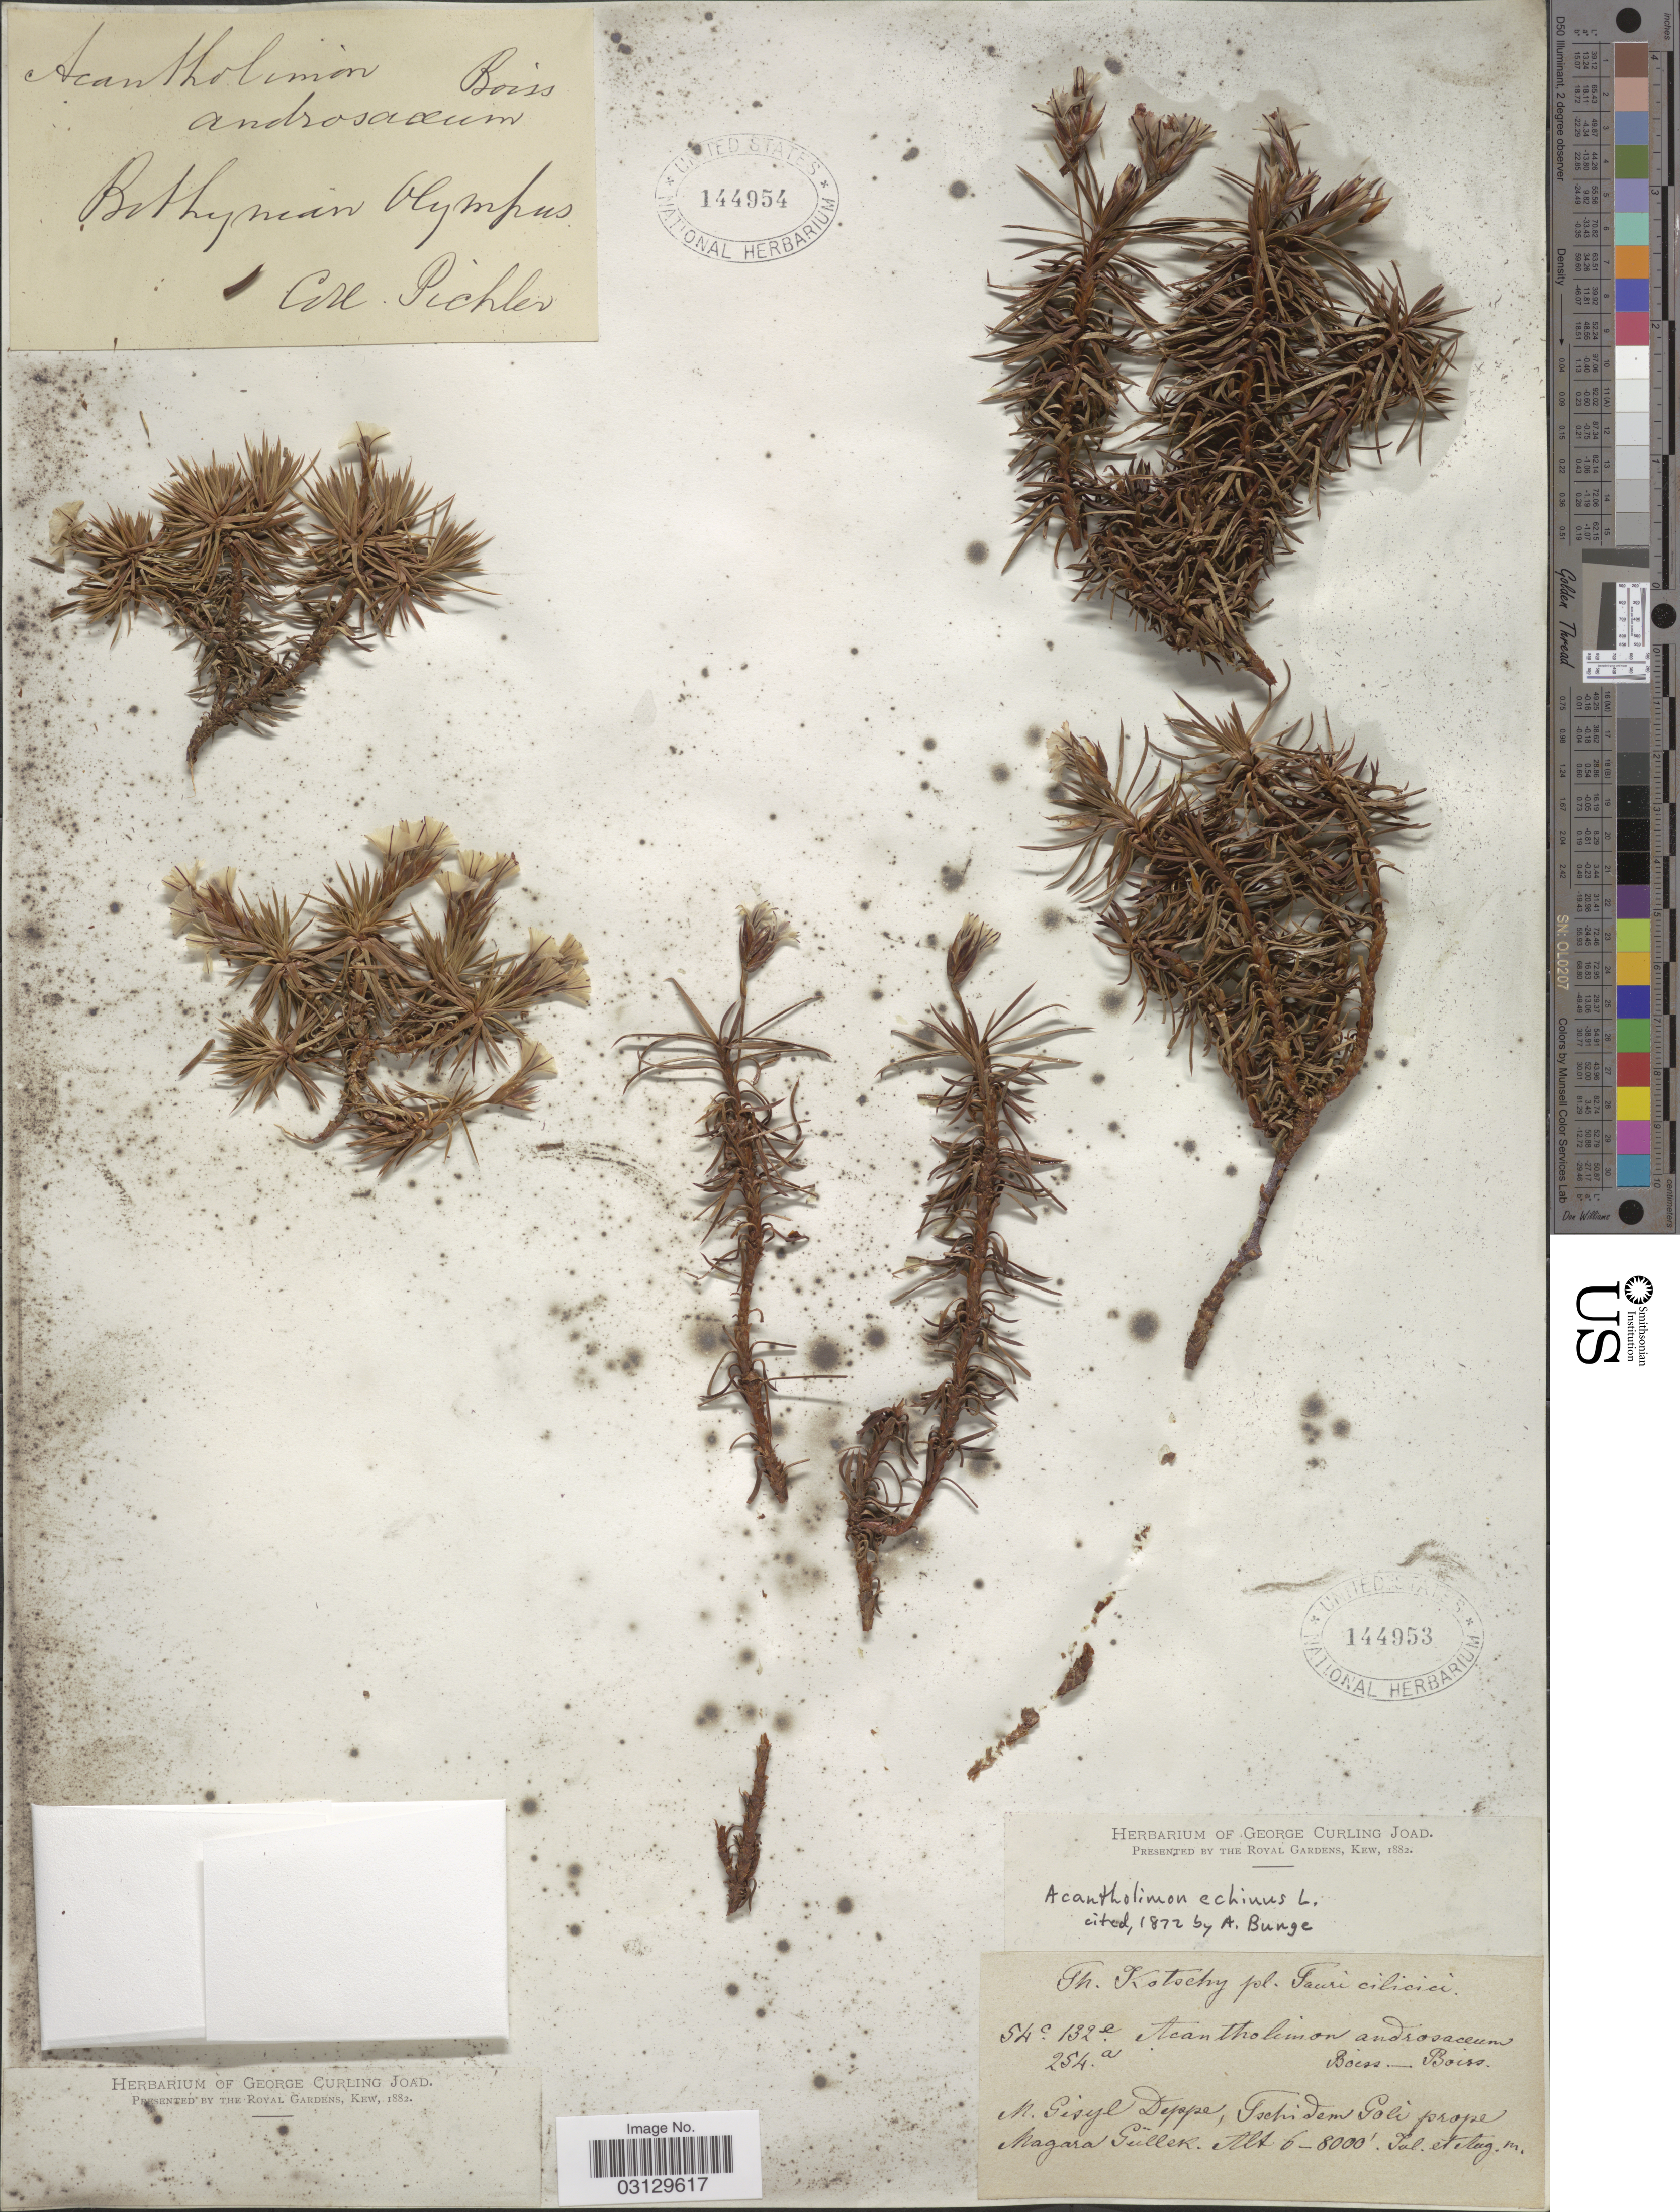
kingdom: Plantae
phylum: Tracheophyta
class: Magnoliopsida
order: Caryophyllales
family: Plumbaginaceae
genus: Acantholimon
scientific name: Acantholimon ulicinum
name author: (Willd. ex Schult.) Boiss.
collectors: Pichler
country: Turkey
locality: Bithynian Olympus.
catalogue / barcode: US 144954